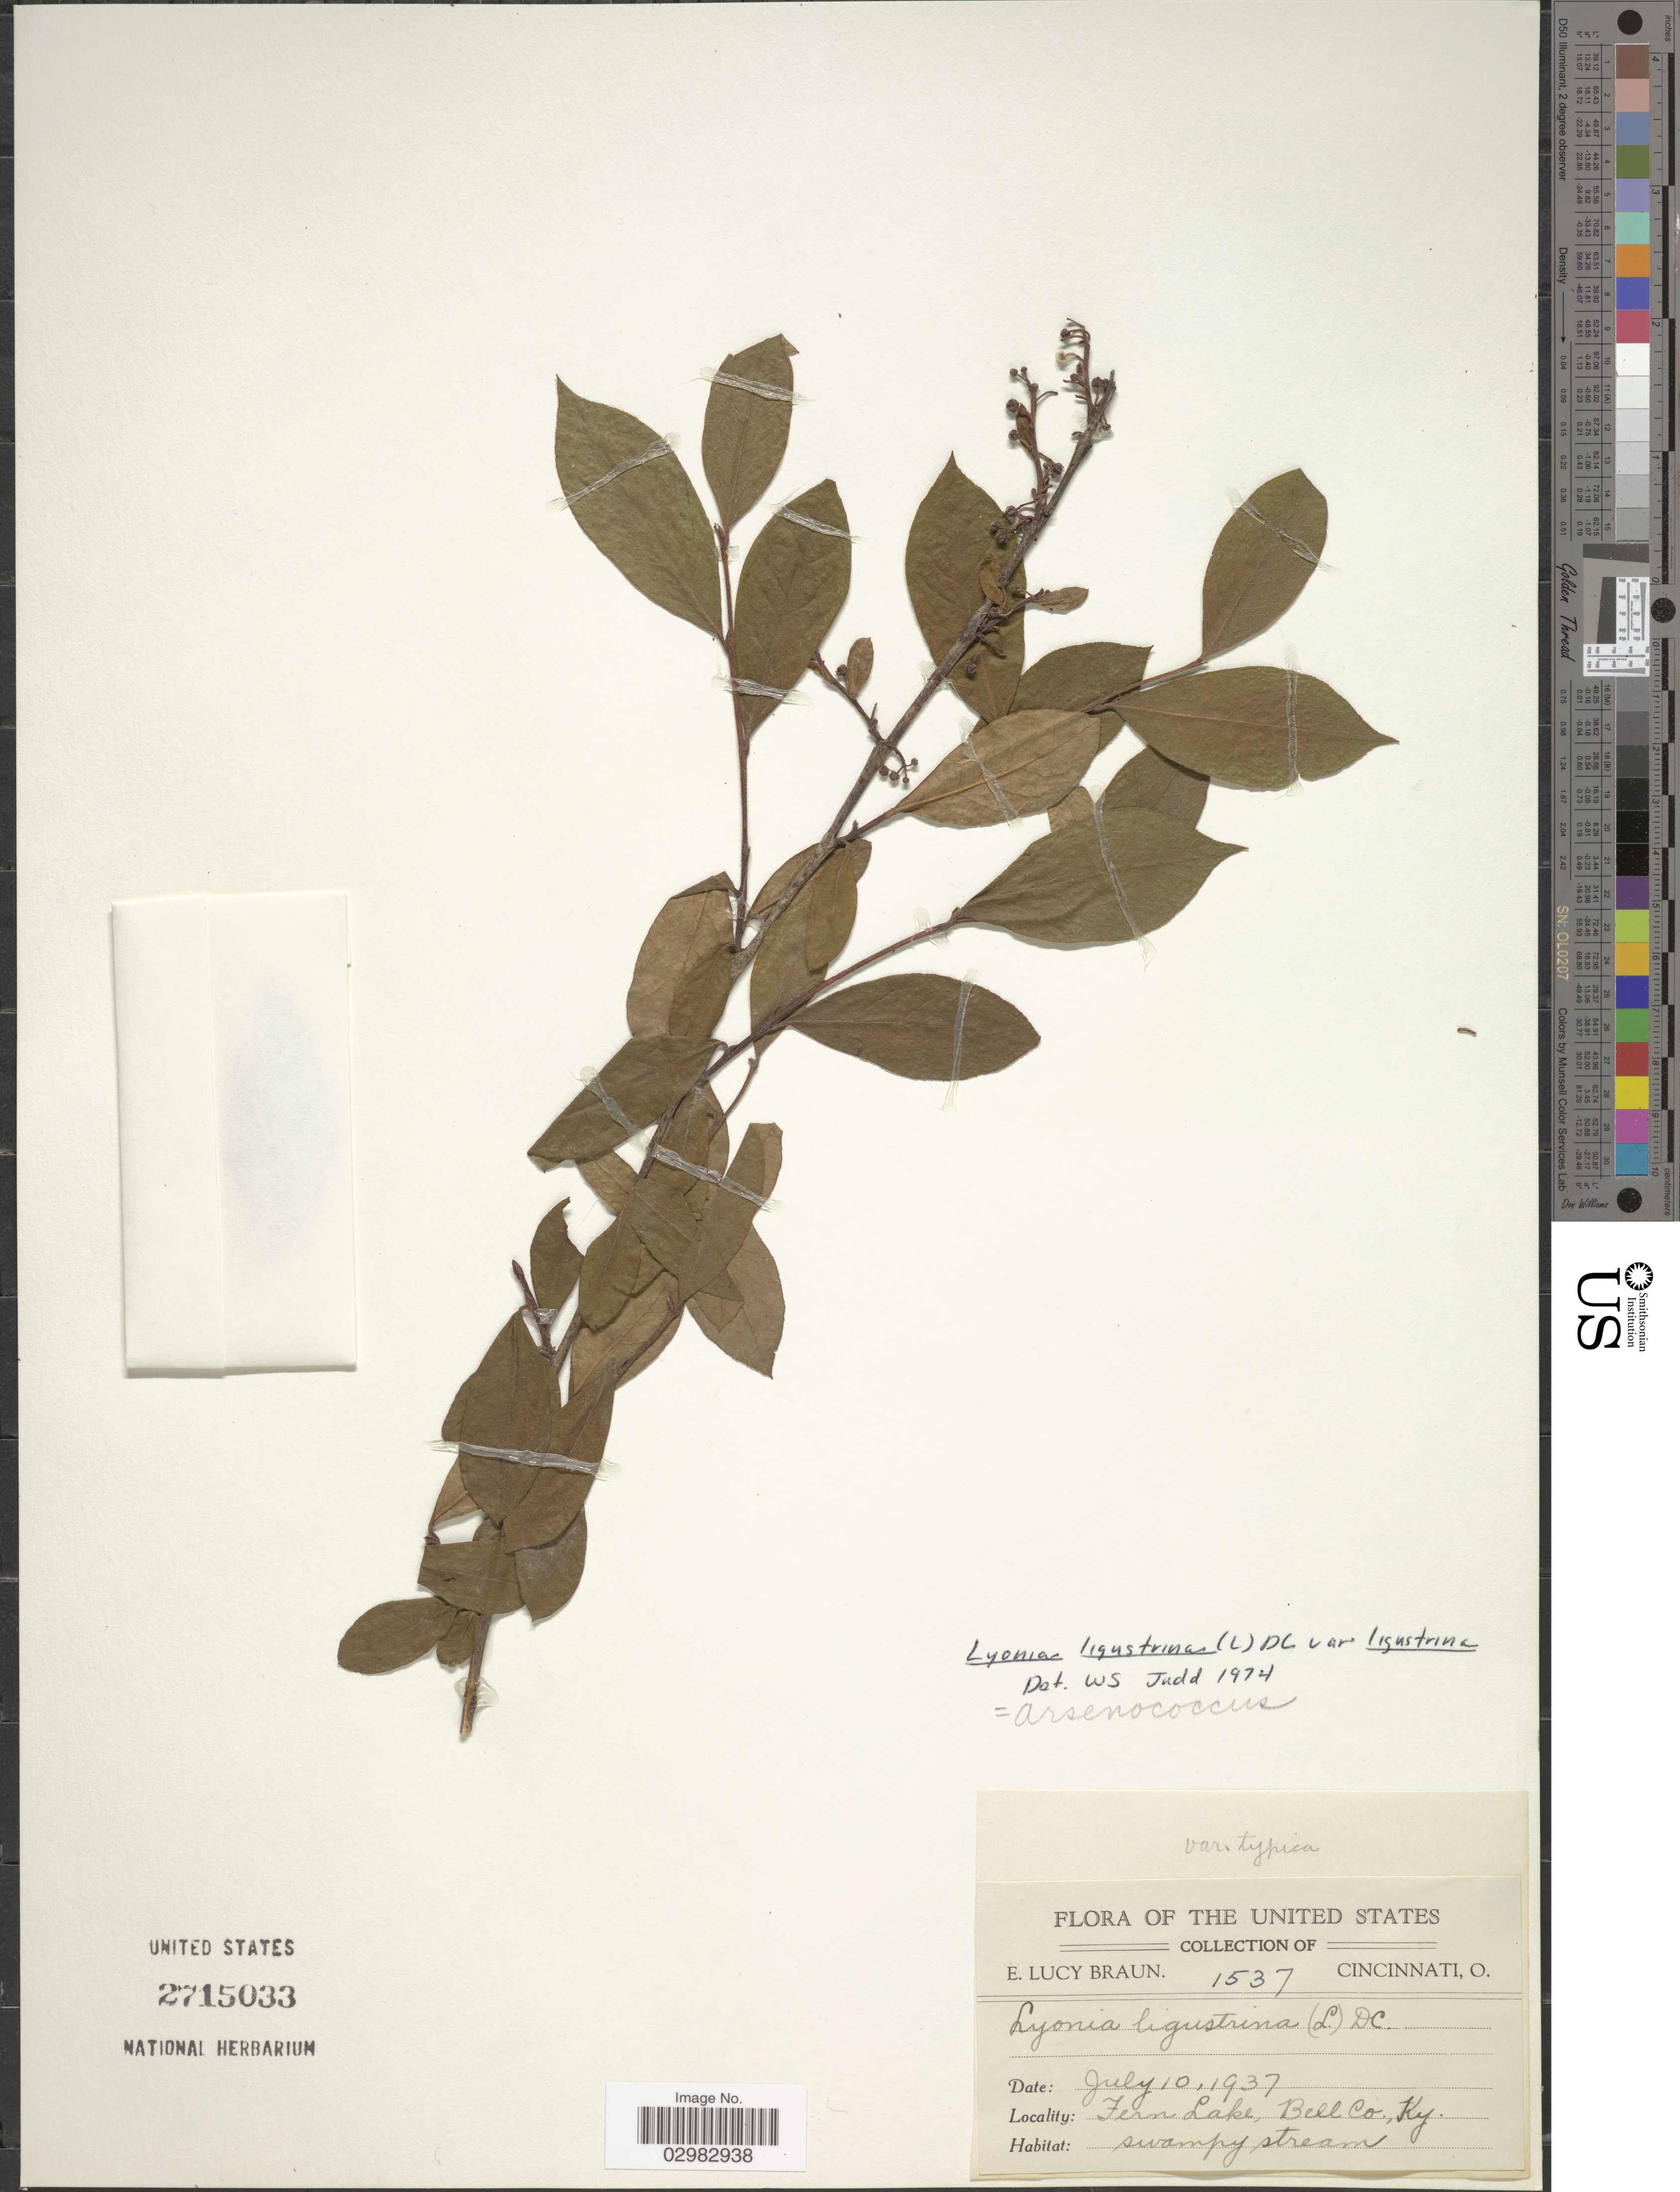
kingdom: Plantae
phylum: Tracheophyta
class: Magnoliopsida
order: Ericales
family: Ericaceae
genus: Lyonia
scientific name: Lyonia ligustrina var. ligustrina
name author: (L.) DC.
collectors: E. L. Braun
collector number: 1537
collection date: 1937-07-10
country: United States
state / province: Kentucky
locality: Fern Lake, Bell Co., Ky.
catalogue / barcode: US 2715033